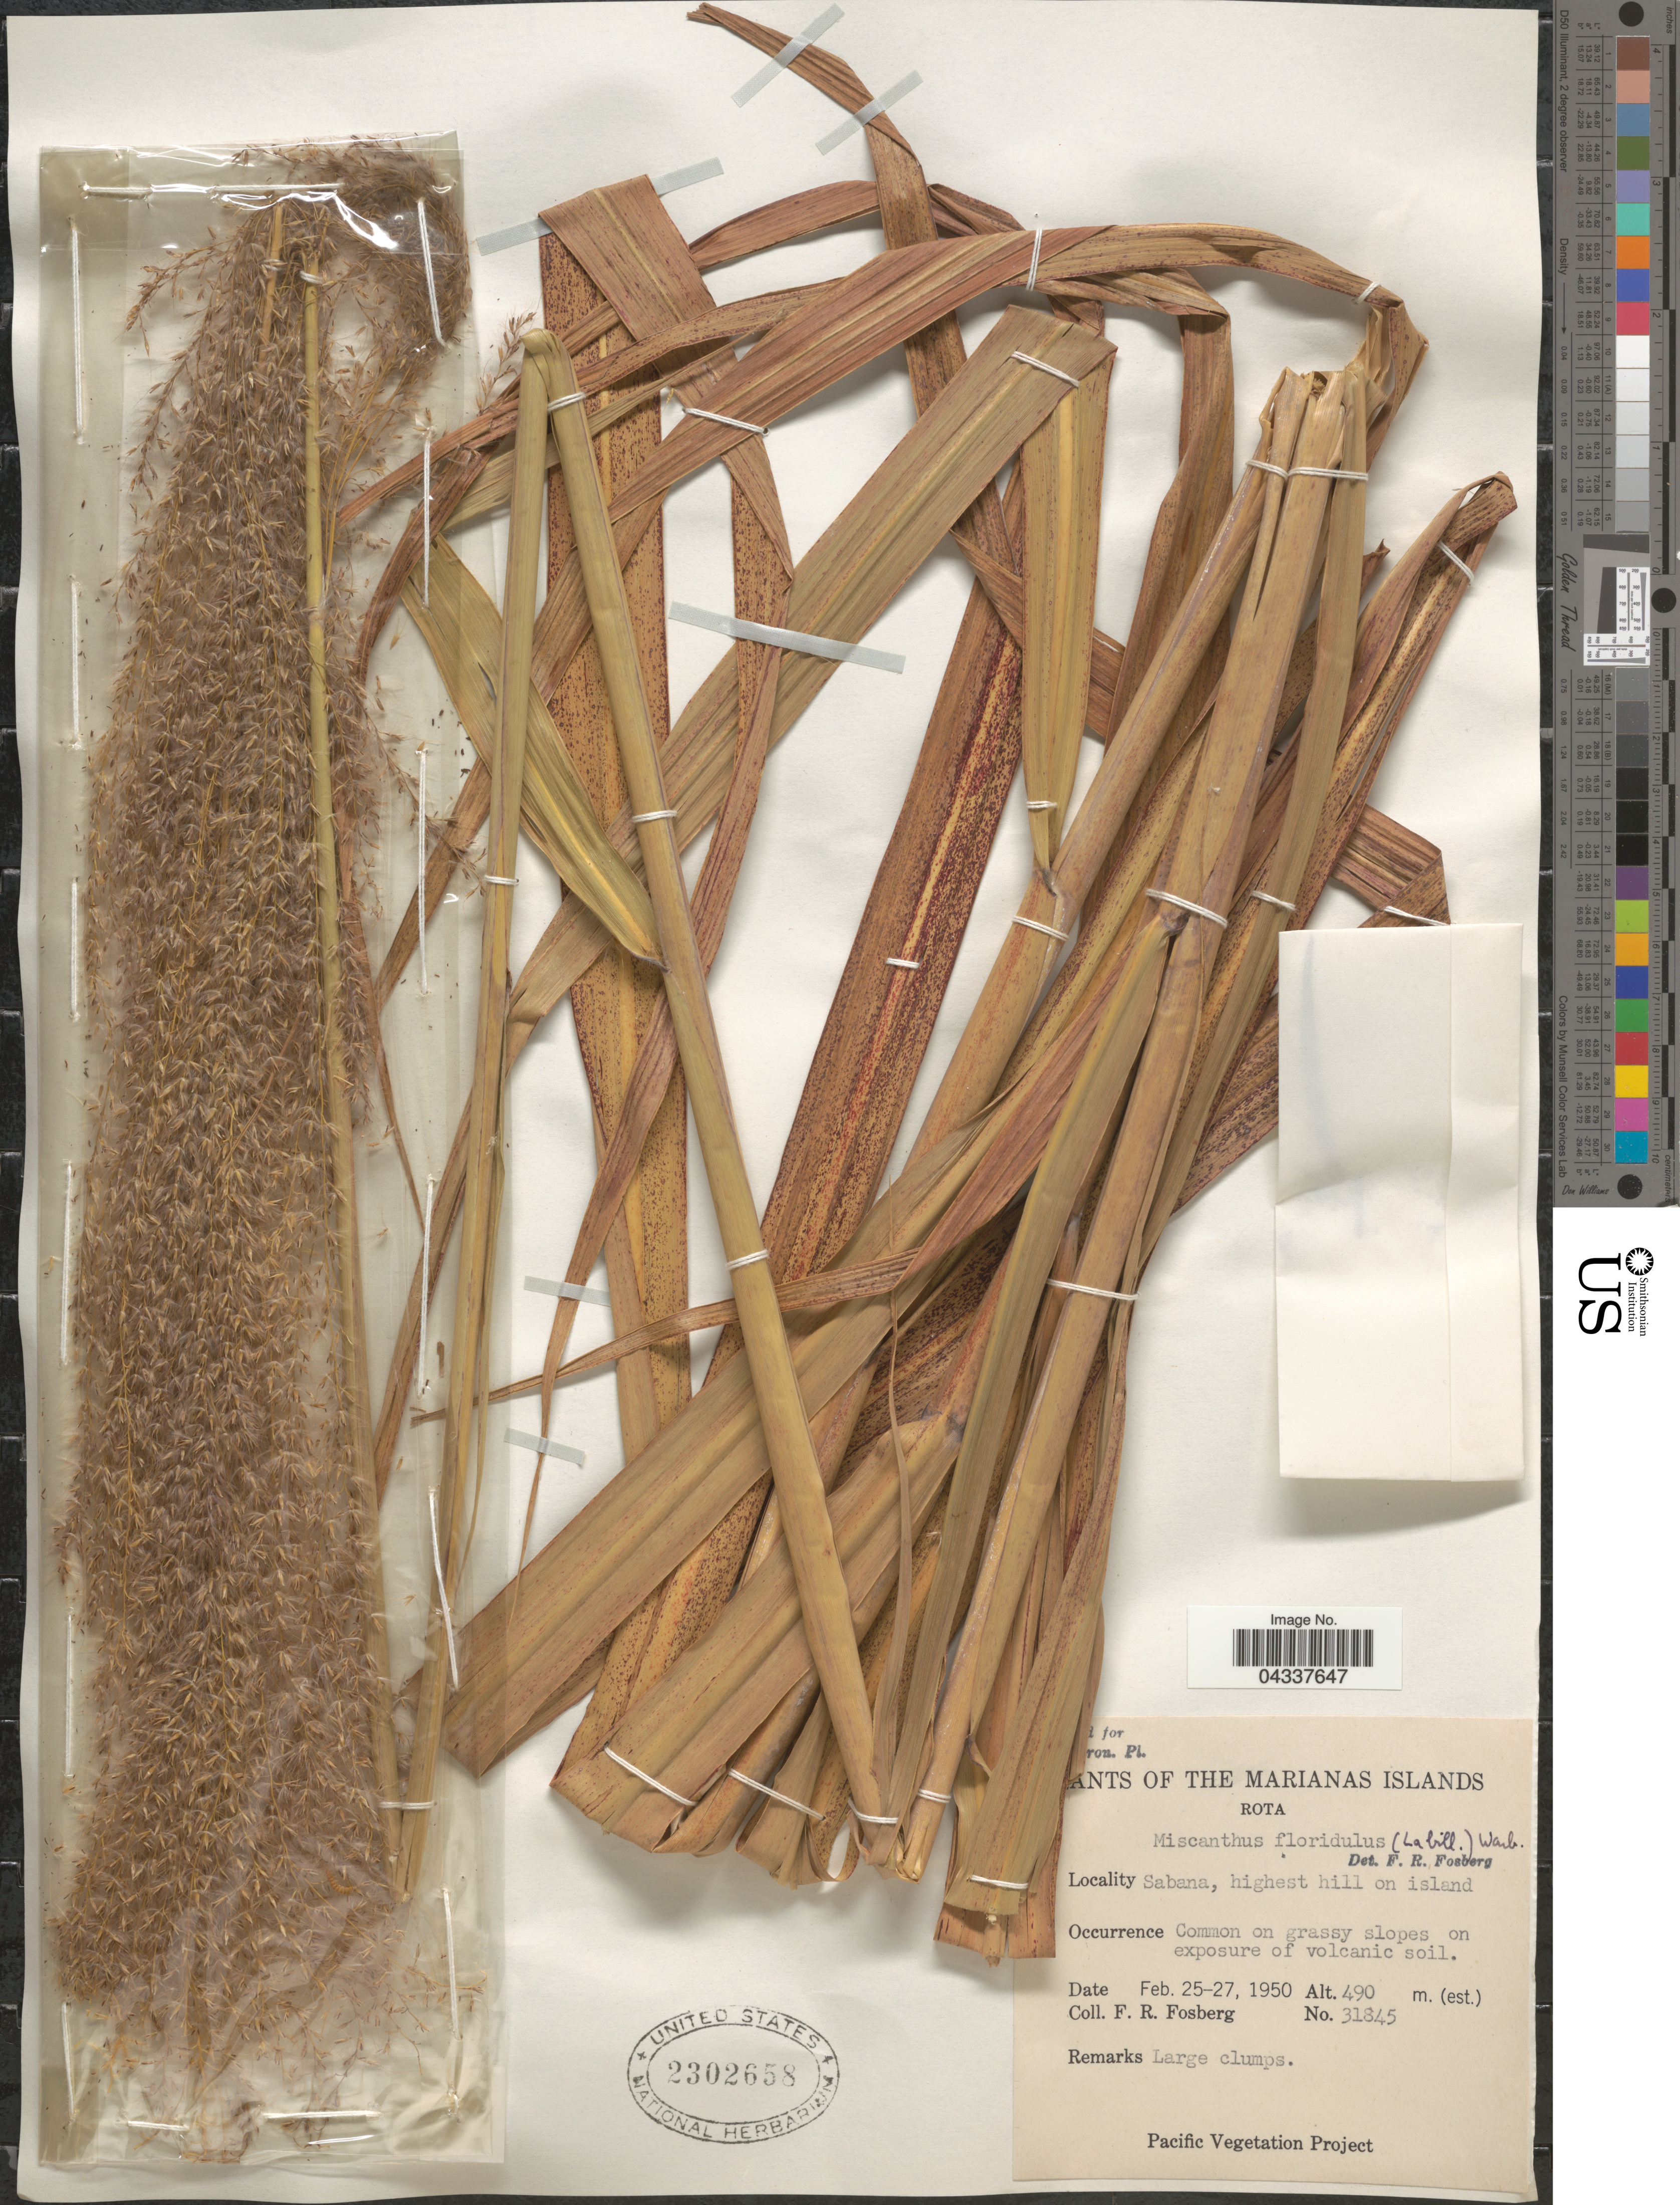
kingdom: Plantae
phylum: Tracheophyta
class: Liliopsida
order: Poales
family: Poaceae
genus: Miscanthus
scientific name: Miscanthus floridulus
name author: (Labill.) Warb.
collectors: F. R. Fosberg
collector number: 31845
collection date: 1950-02-25/1950-02-27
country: Northern Mariana Islands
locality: Marianas Islands. Rota. Sabana, highest hill on island.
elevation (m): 490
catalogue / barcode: US 2302658